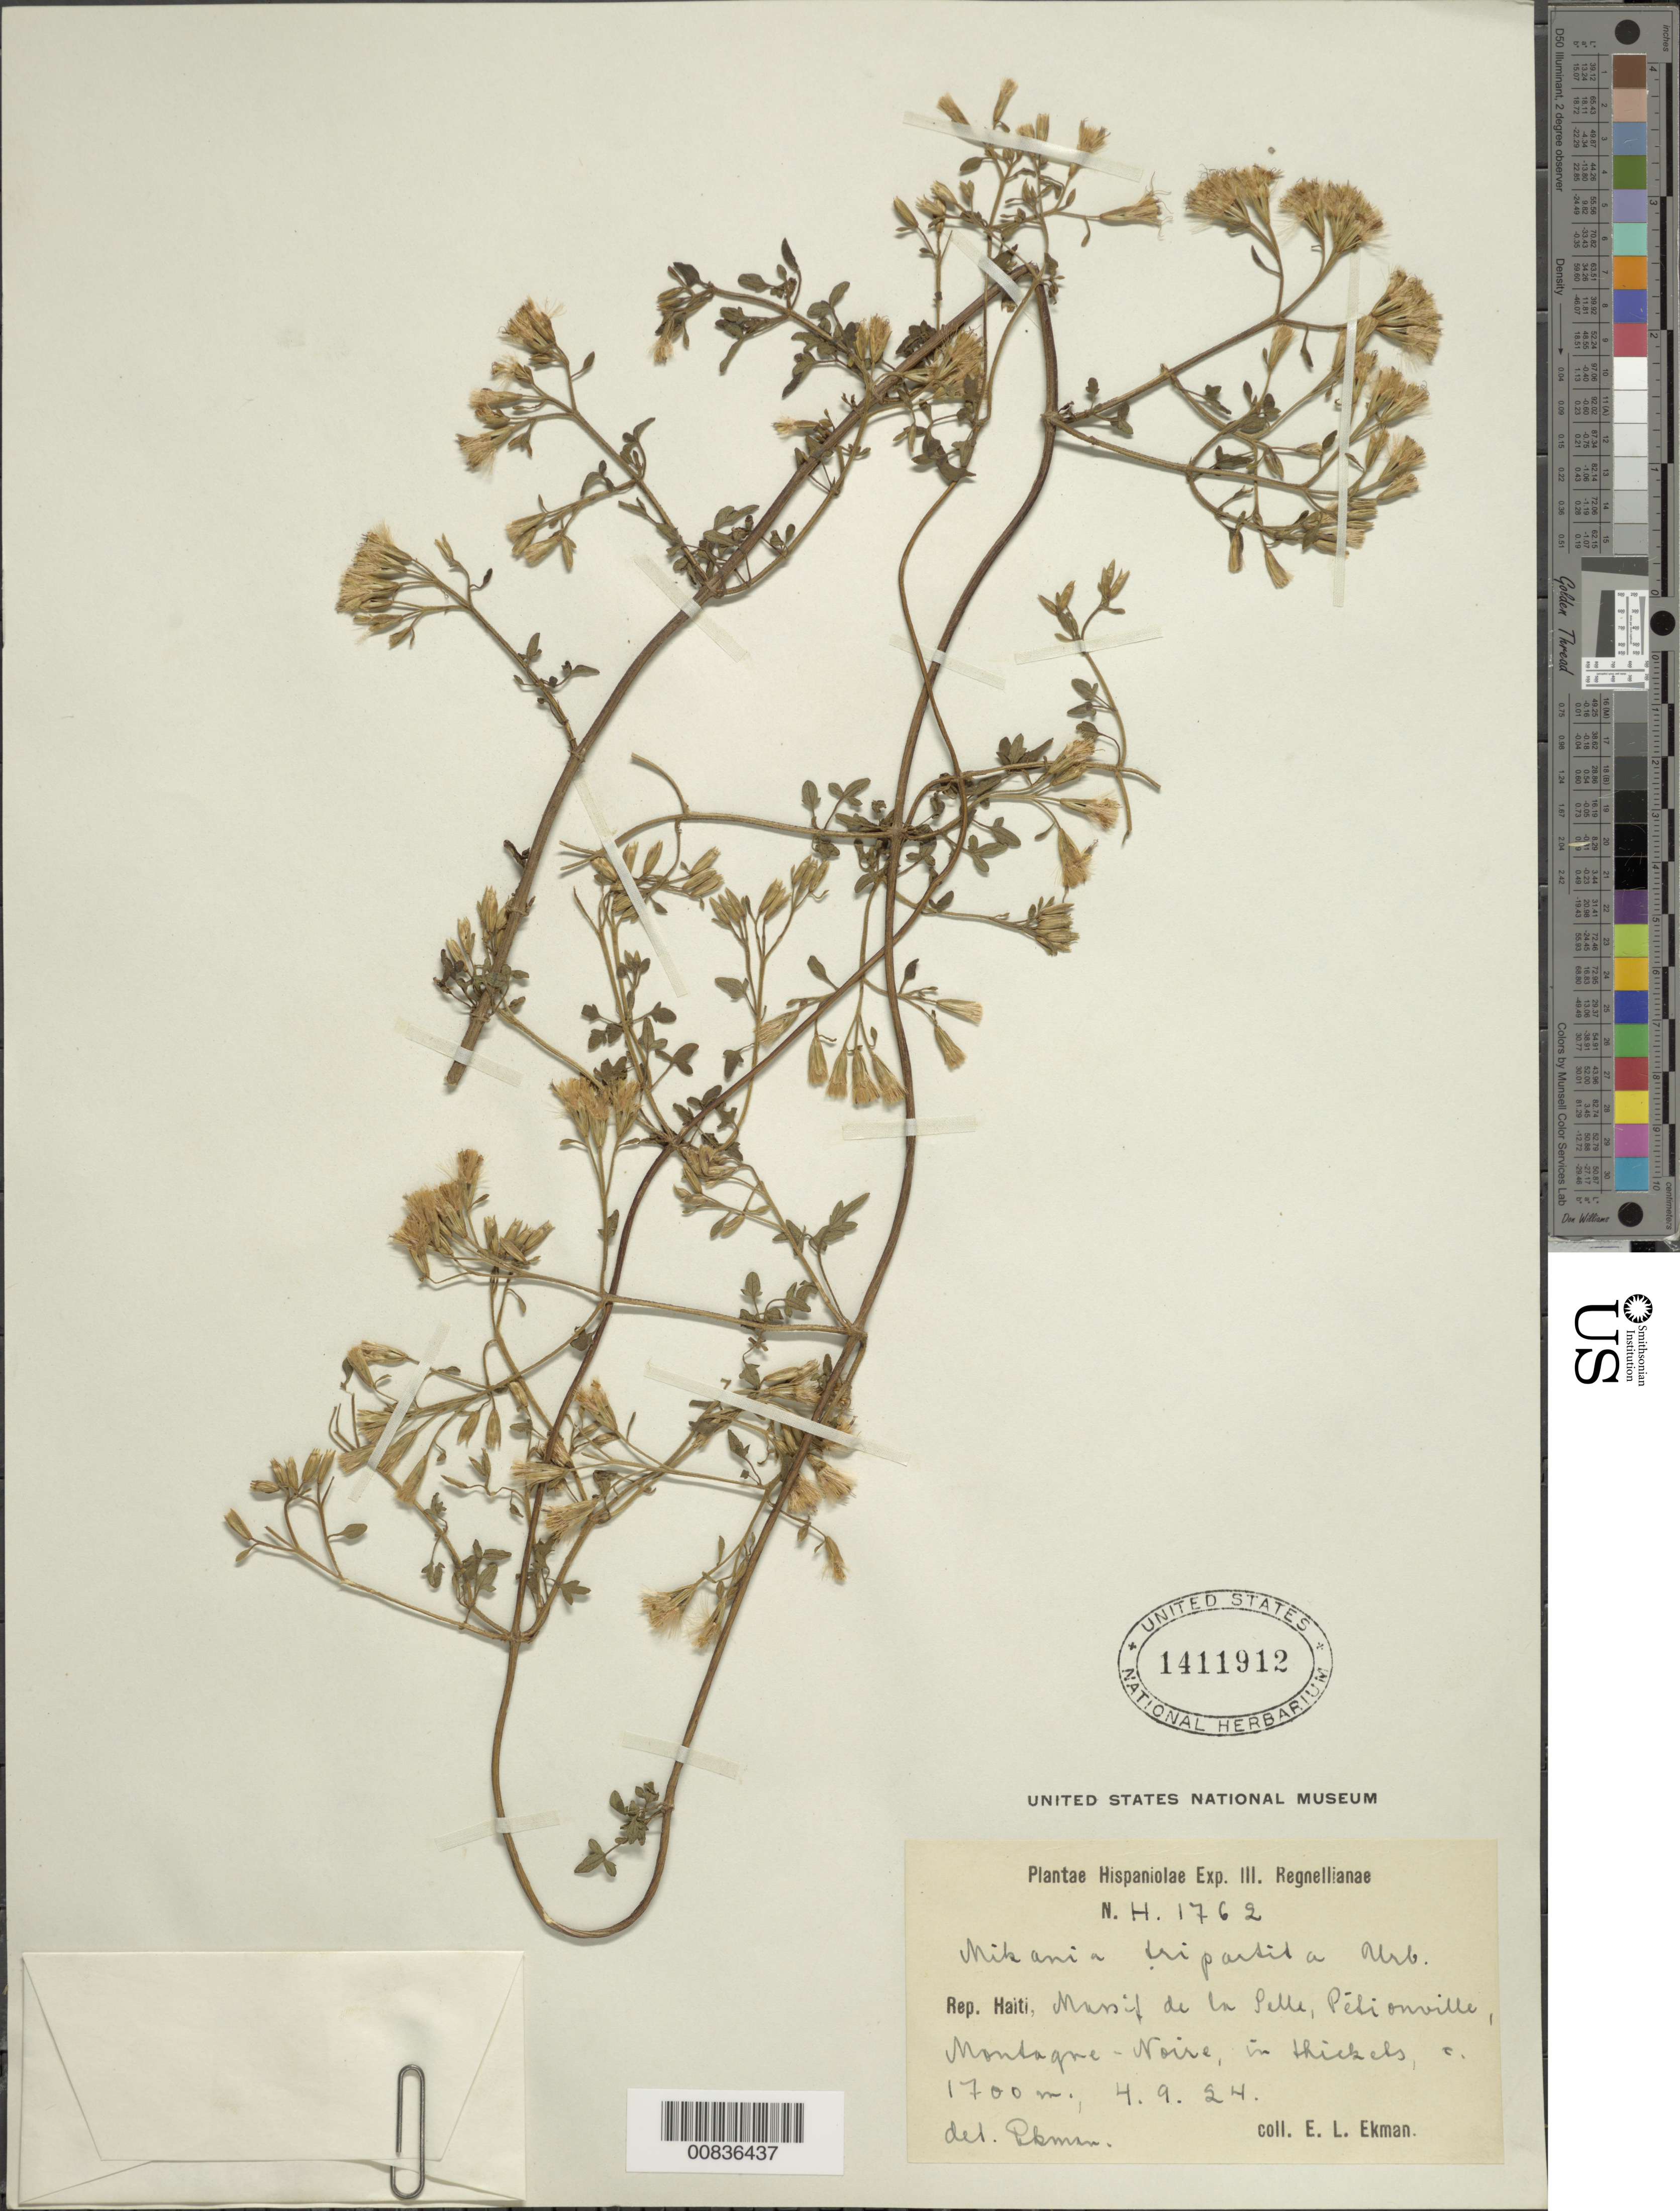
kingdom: Plantae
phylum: Tracheophyta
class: Magnoliopsida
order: Asterales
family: Asteraceae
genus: Mikania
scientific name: Mikania tripartita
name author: Urb. & Nied.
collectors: E. L. Ekman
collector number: H 1762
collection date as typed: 04 Sep 1924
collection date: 1924-09-04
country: Haiti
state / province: Ouest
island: Hispaniola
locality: Massif de la Selle, Pétionville, Montagne-Noire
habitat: In thickets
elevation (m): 1700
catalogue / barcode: US 1411912